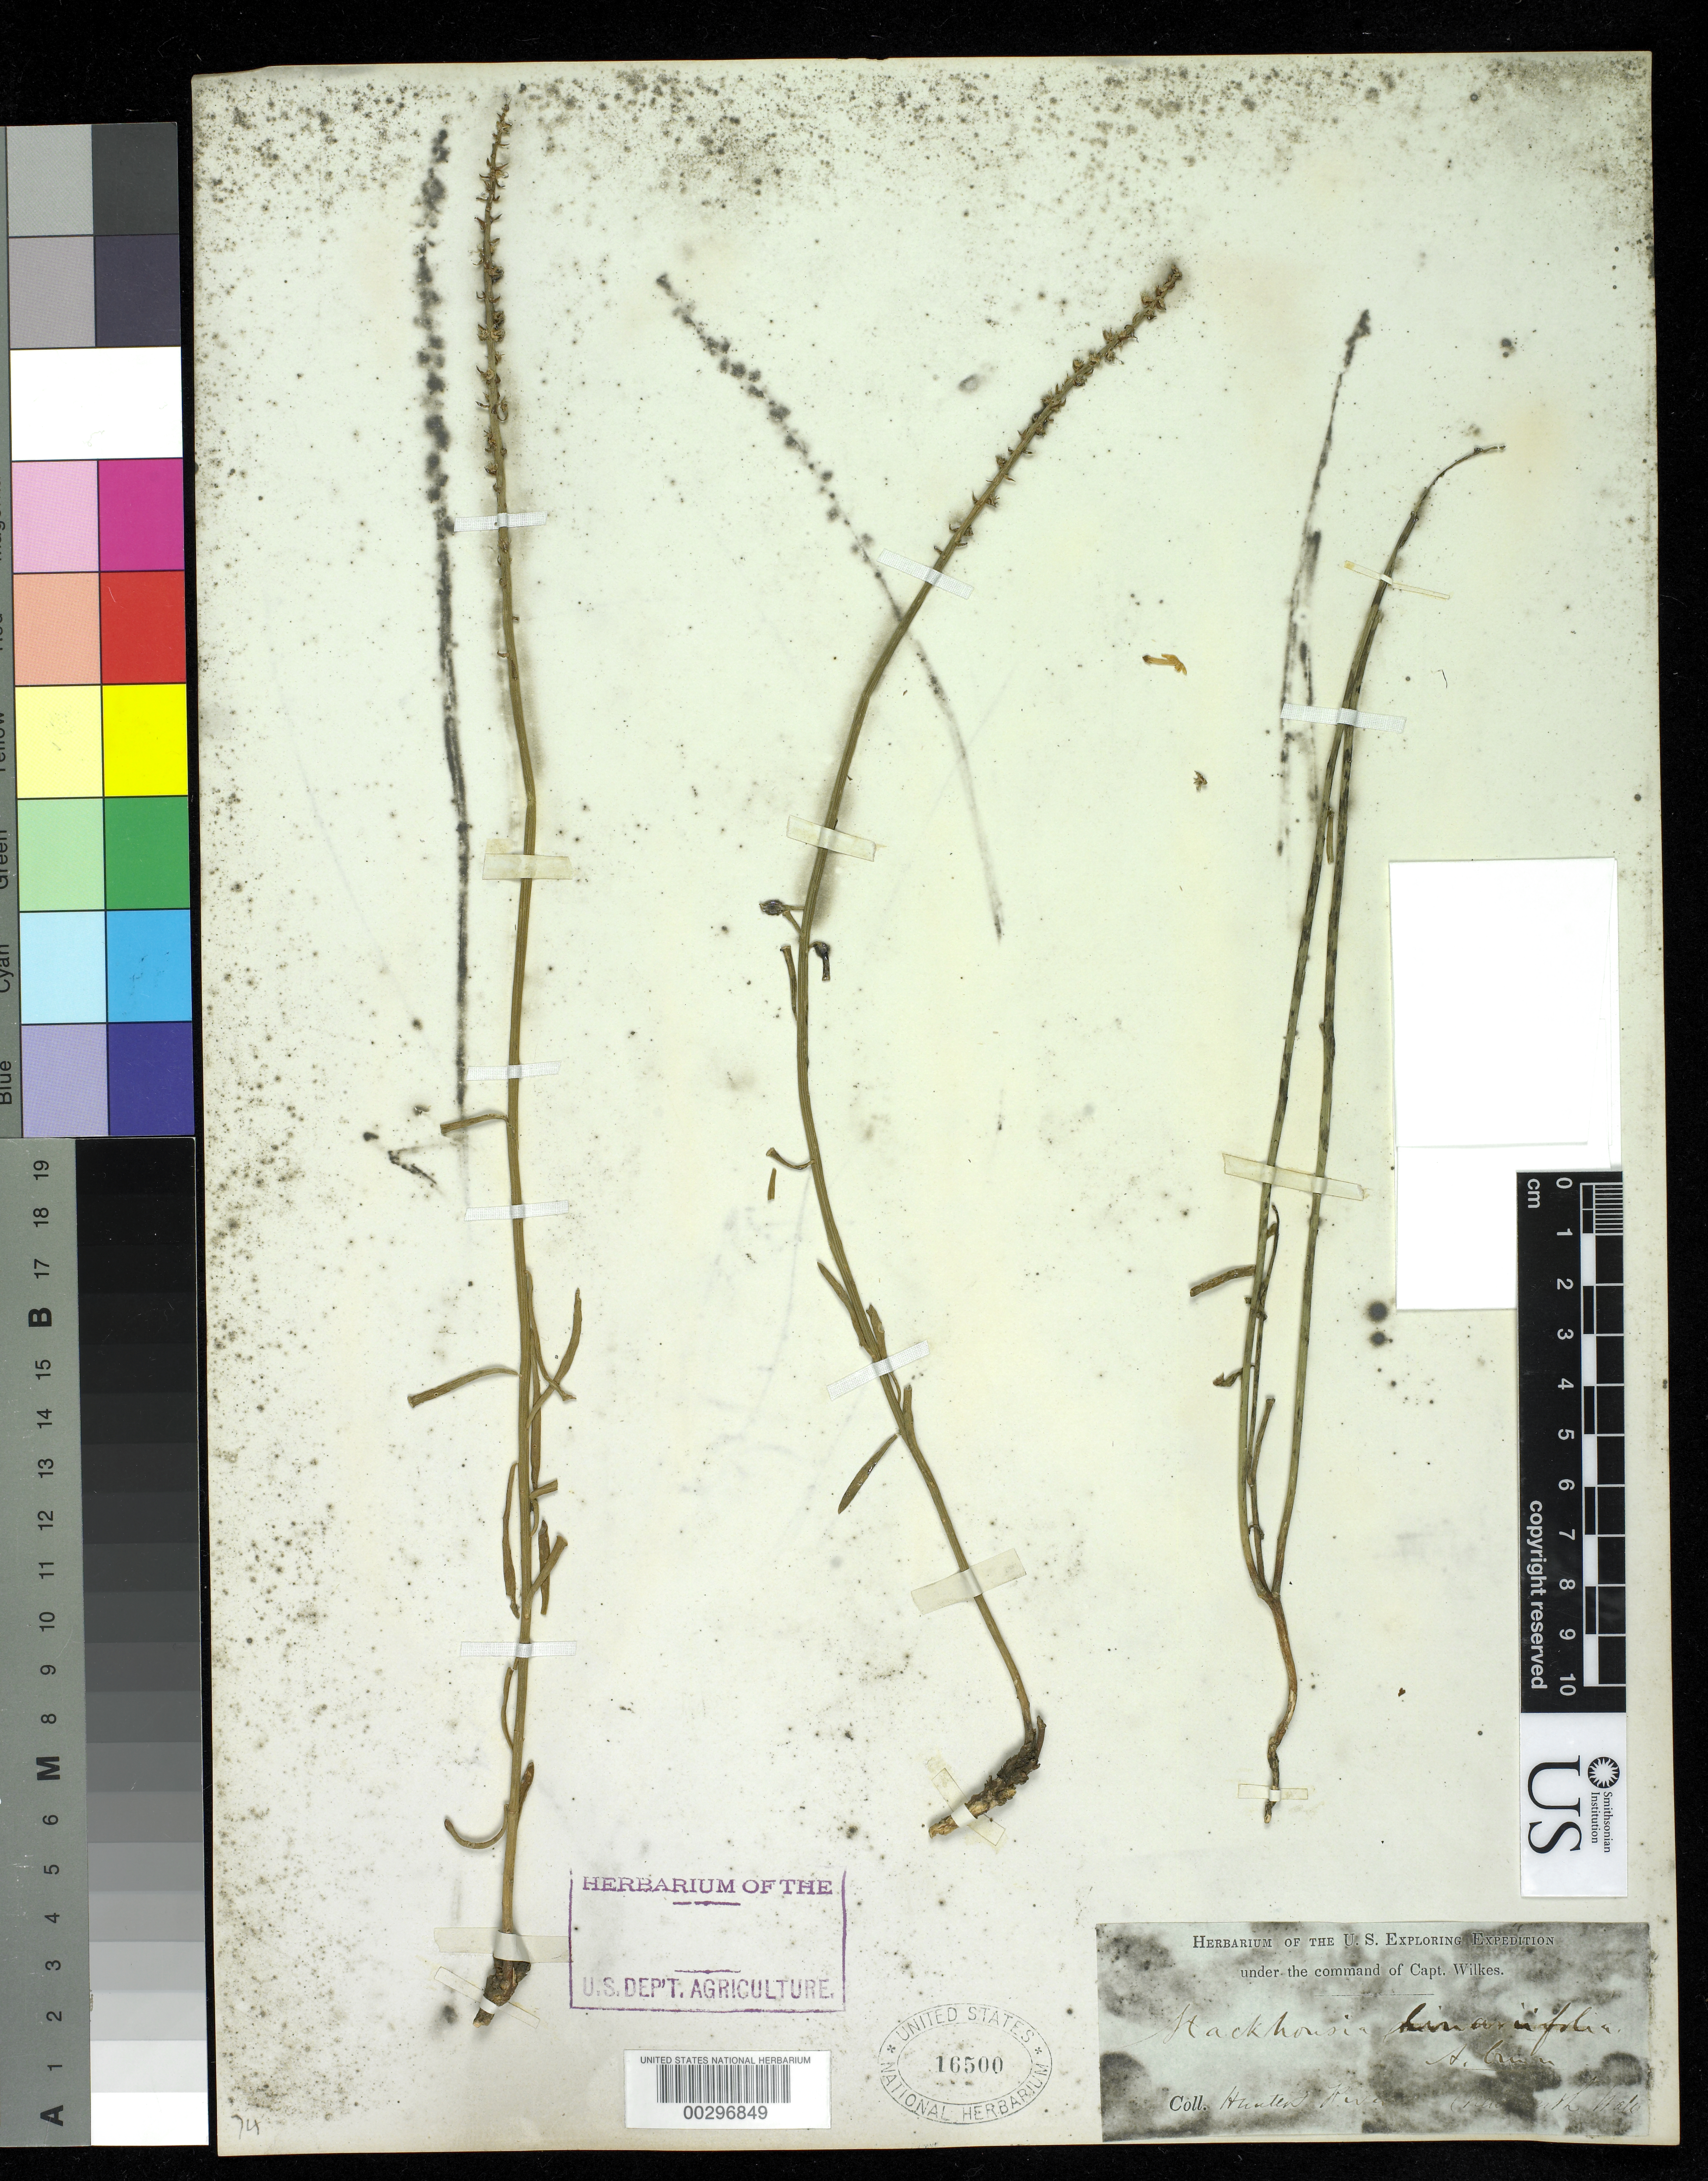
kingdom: Plantae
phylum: Tracheophyta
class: Magnoliopsida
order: Celastrales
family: Celastraceae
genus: Stackhousia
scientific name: Stackhousia linarifolia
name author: A. Cunn.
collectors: Wilkes Explor. Exped.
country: Australia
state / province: New South Wales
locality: Hunters River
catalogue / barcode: US 16500